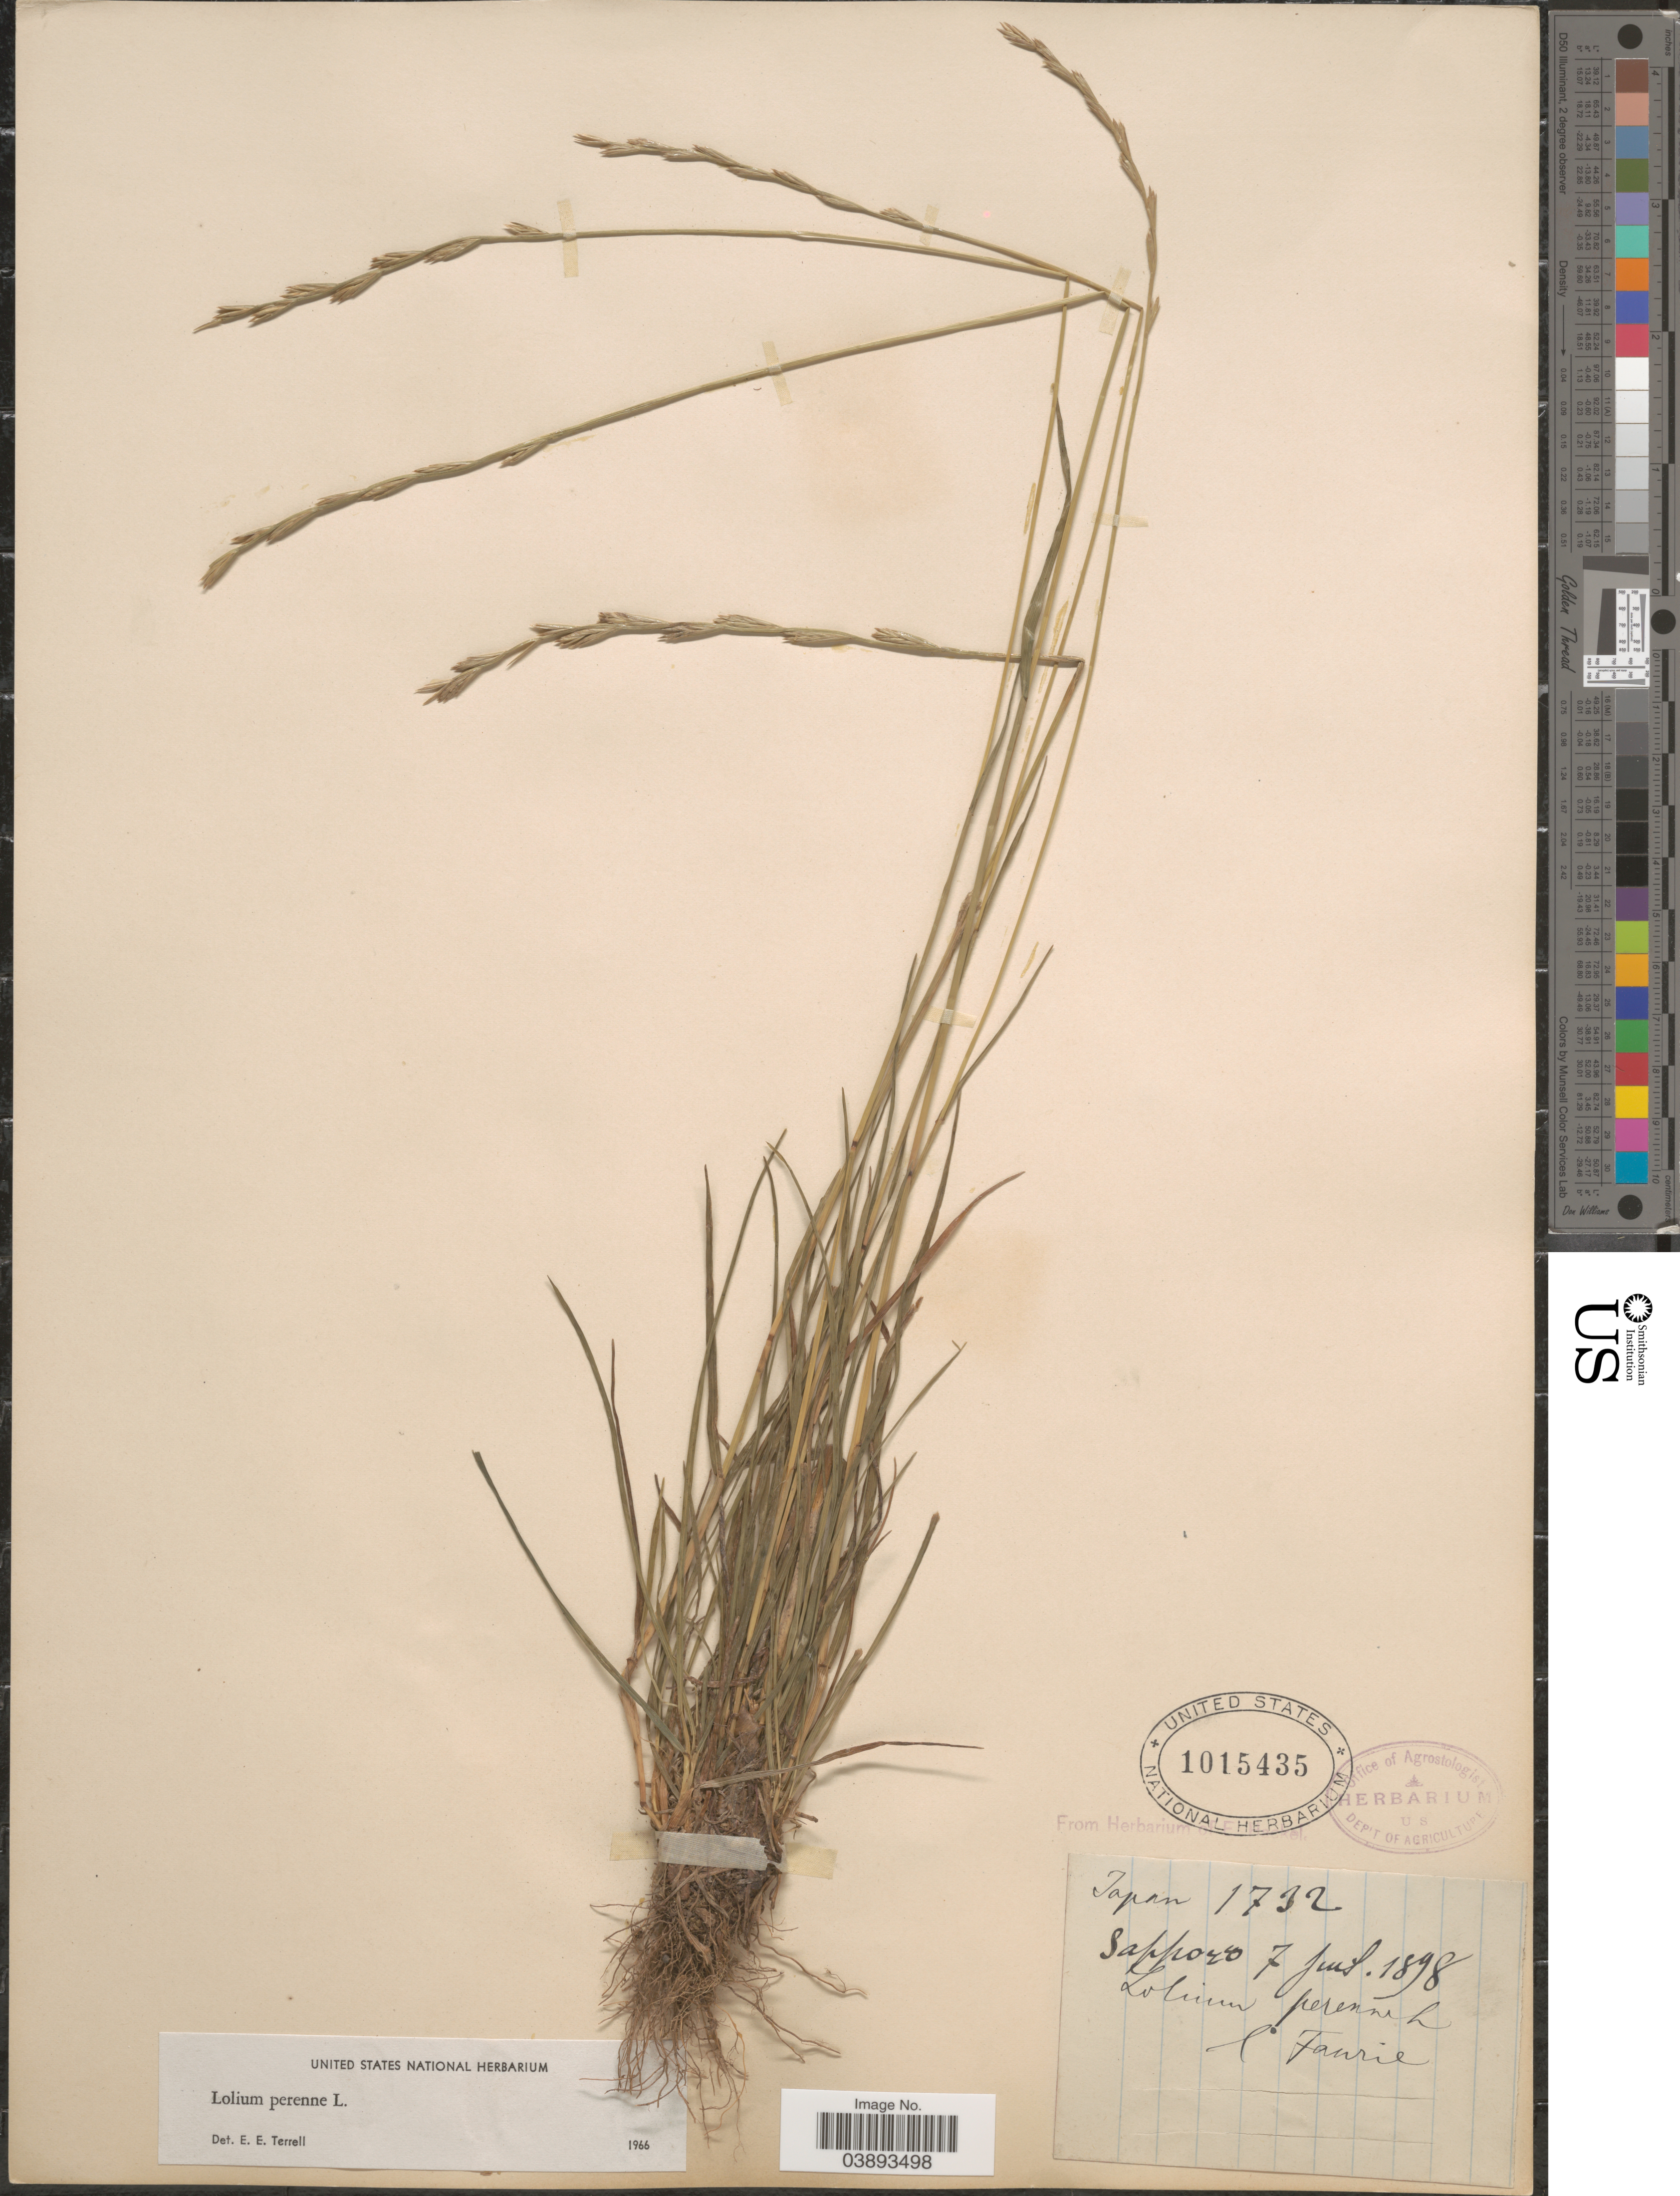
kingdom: Plantae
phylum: Tracheophyta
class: Liliopsida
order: Poales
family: Poaceae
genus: Lolium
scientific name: Lolium perenne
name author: L.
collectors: -. Faurie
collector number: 1732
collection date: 1898-07-07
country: Japan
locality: Sapporo.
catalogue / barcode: US 1015435